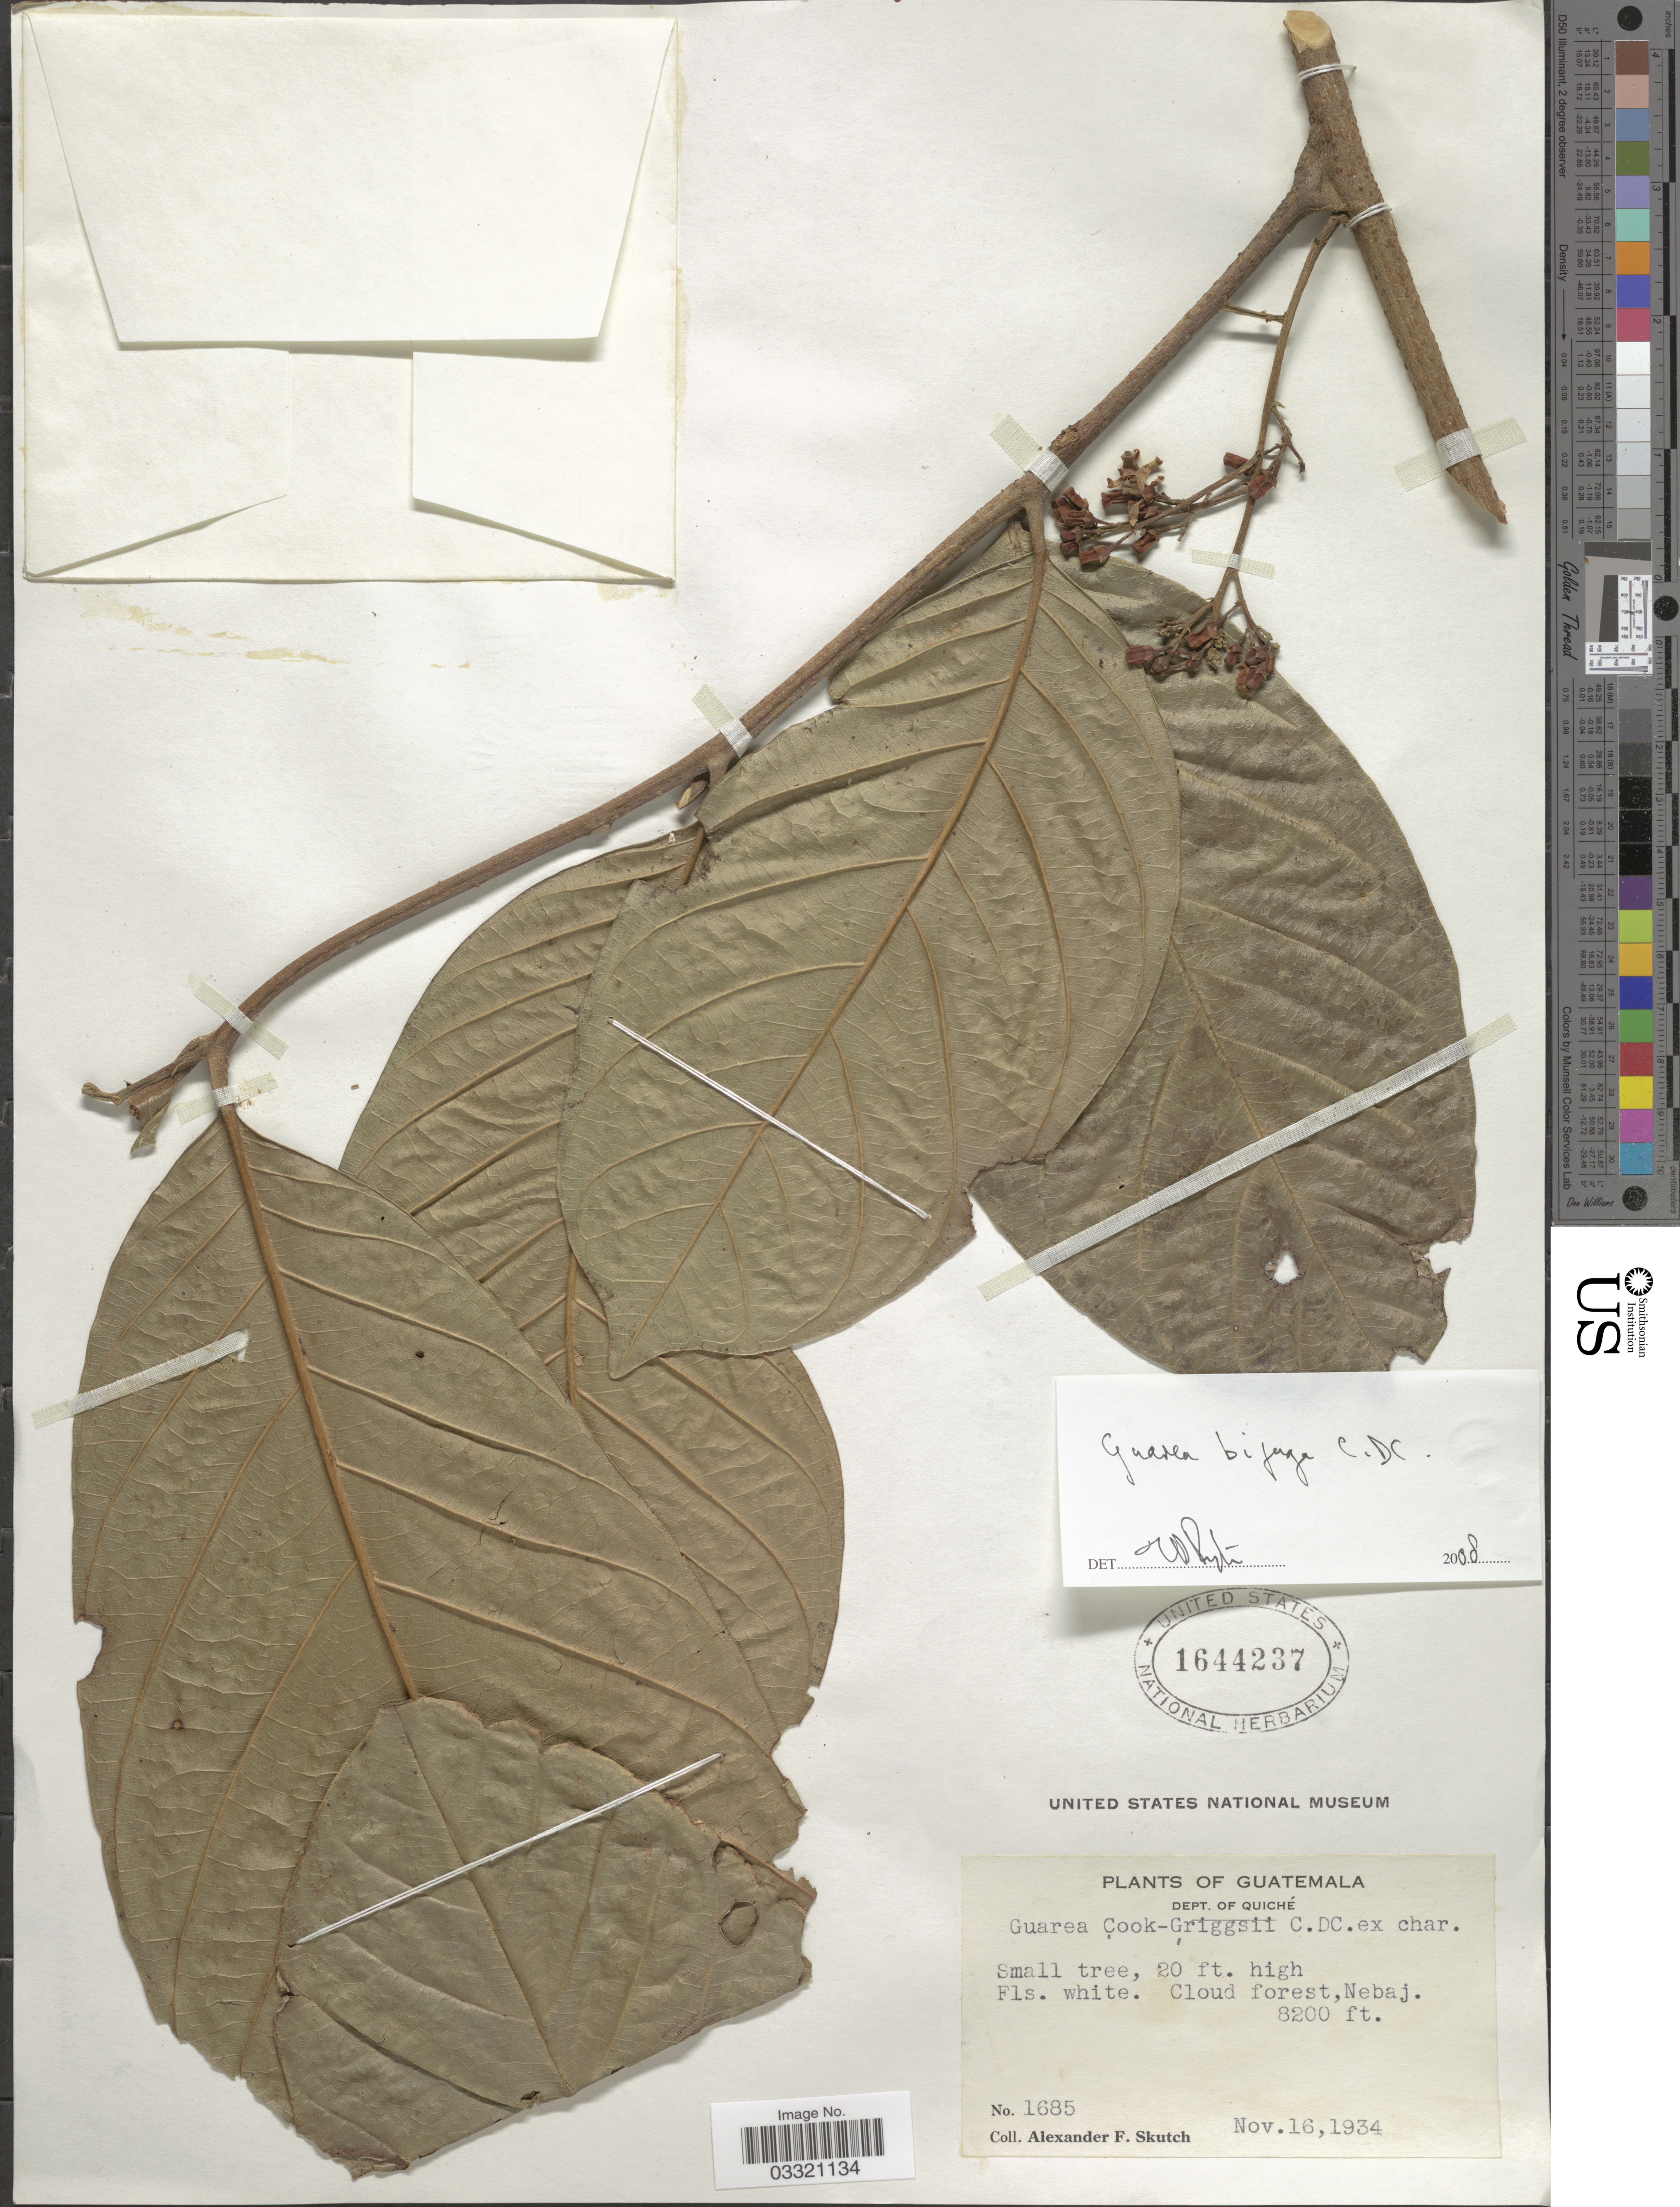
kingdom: Plantae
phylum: Tracheophyta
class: Magnoliopsida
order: Sapindales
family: Meliaceae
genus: Guarea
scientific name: Guarea bijuga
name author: C. DC.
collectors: A. F. Skutch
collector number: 1685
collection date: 1934-11-16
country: Guatemala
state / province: El Quiché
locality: Dept. of Quiché. Cloud forest, Nebaj.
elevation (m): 2499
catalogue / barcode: US 1644237